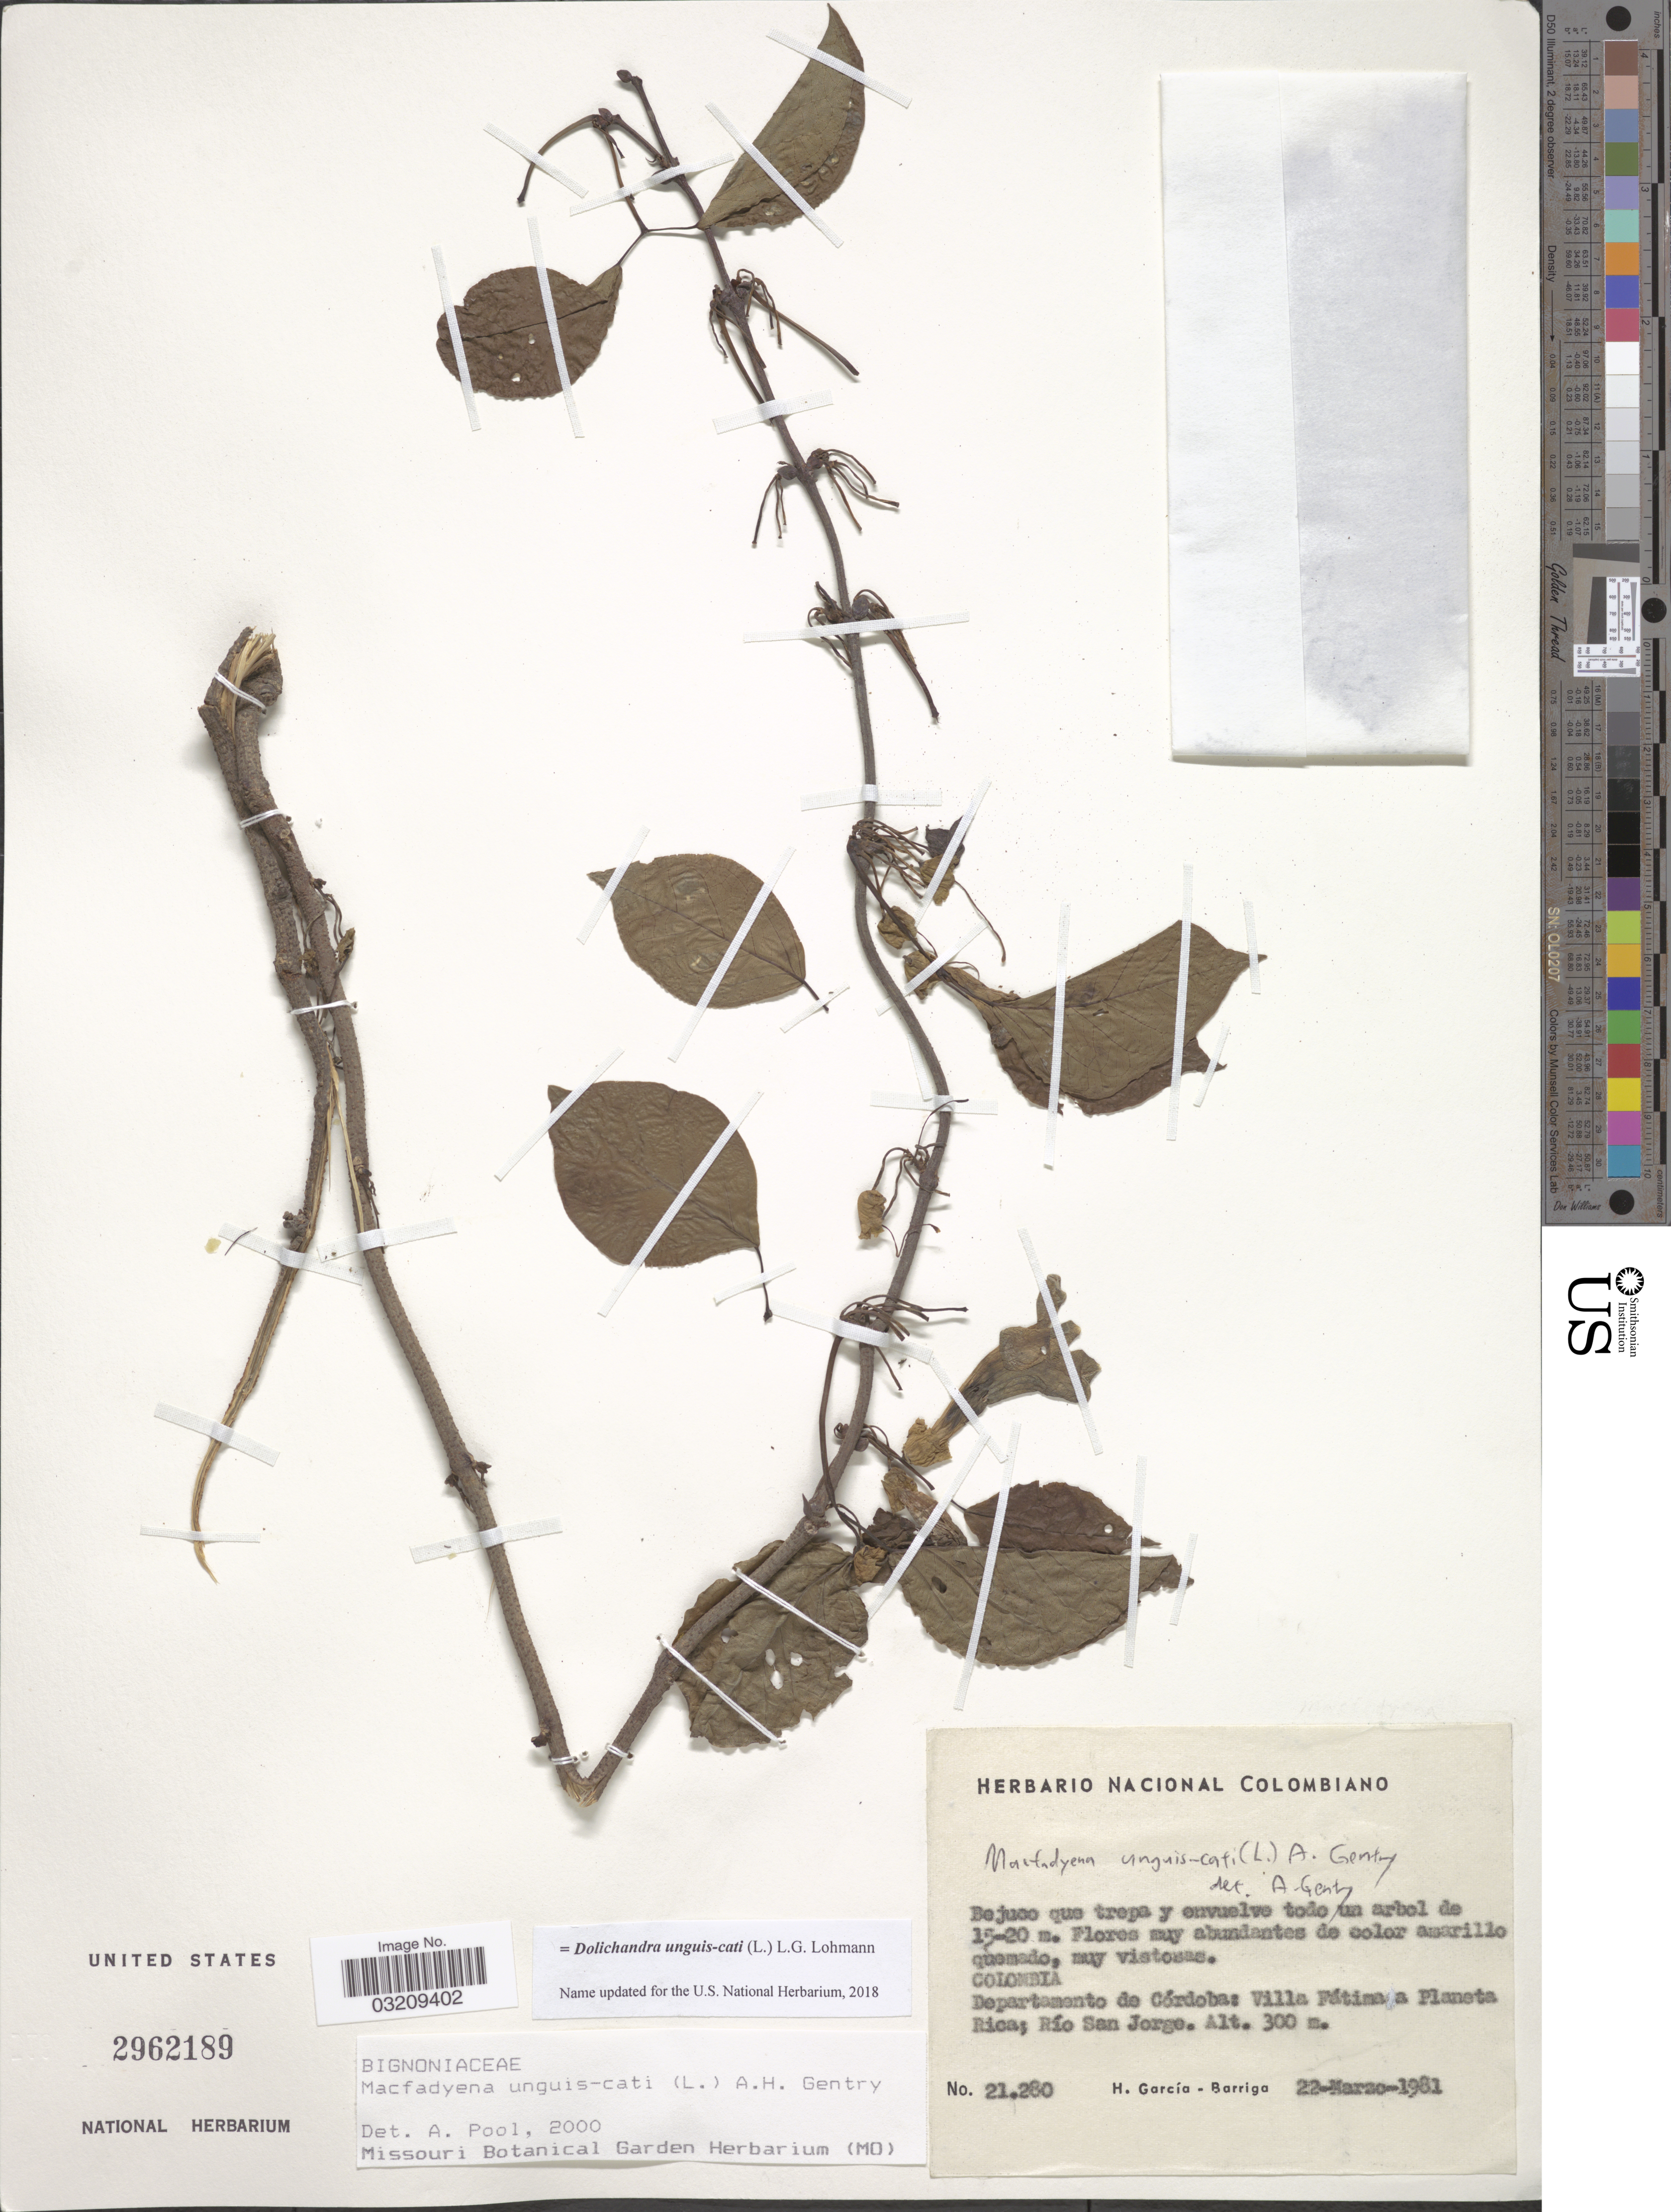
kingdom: Plantae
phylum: Tracheophyta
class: Magnoliopsida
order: Lamiales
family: Bignoniaceae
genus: Dolichandra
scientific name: Dolichandra unguis-cati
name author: (L.) L.G. Lohmann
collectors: H. García Barriga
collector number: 21280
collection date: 1981-03-22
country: Colombia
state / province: Córdoba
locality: Departamento de Córdoba: Villa Fátima a Planeta Rica; Río San Jorge.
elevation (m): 300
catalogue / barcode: US 2962189